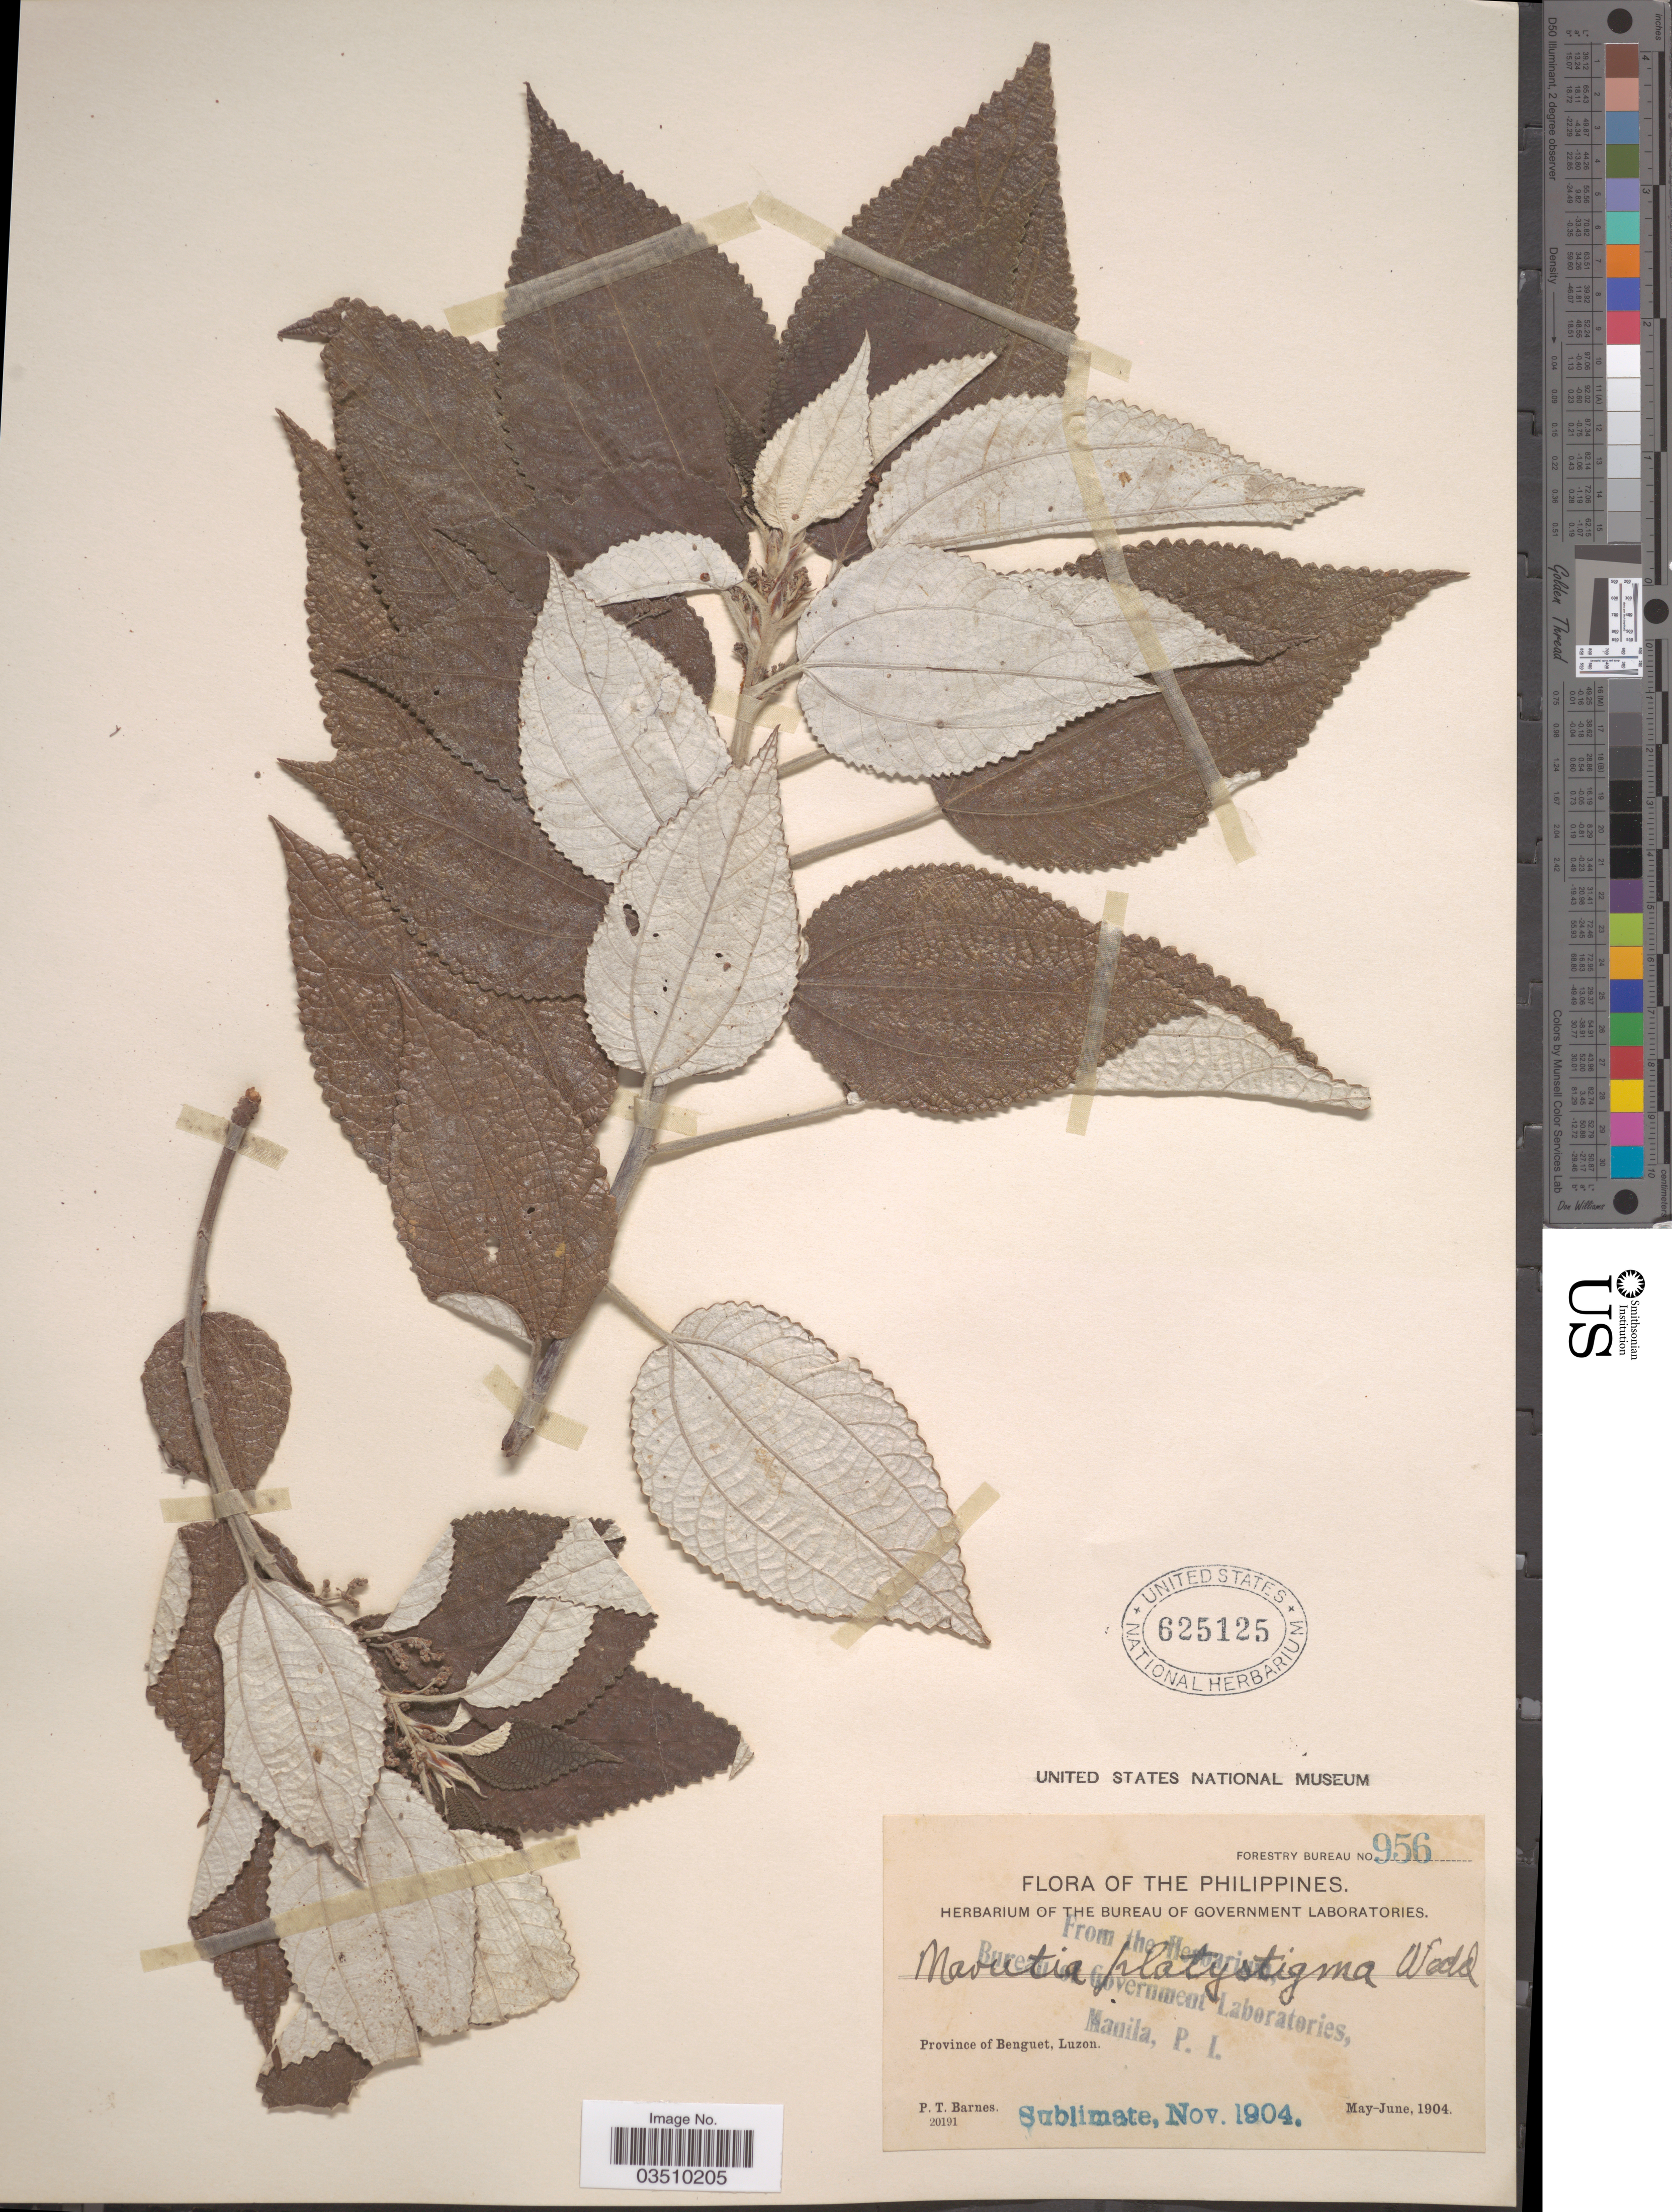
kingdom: Plantae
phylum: Tracheophyta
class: Magnoliopsida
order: Rosales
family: Urticaceae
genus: Maoutia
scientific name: Maoutia setosa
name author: Wedd.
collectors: P. Barnes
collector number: Forestry Bureau 956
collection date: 1904-05/1904-06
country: Philippines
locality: Province of Benguet, Luzon.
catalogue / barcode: US 625125